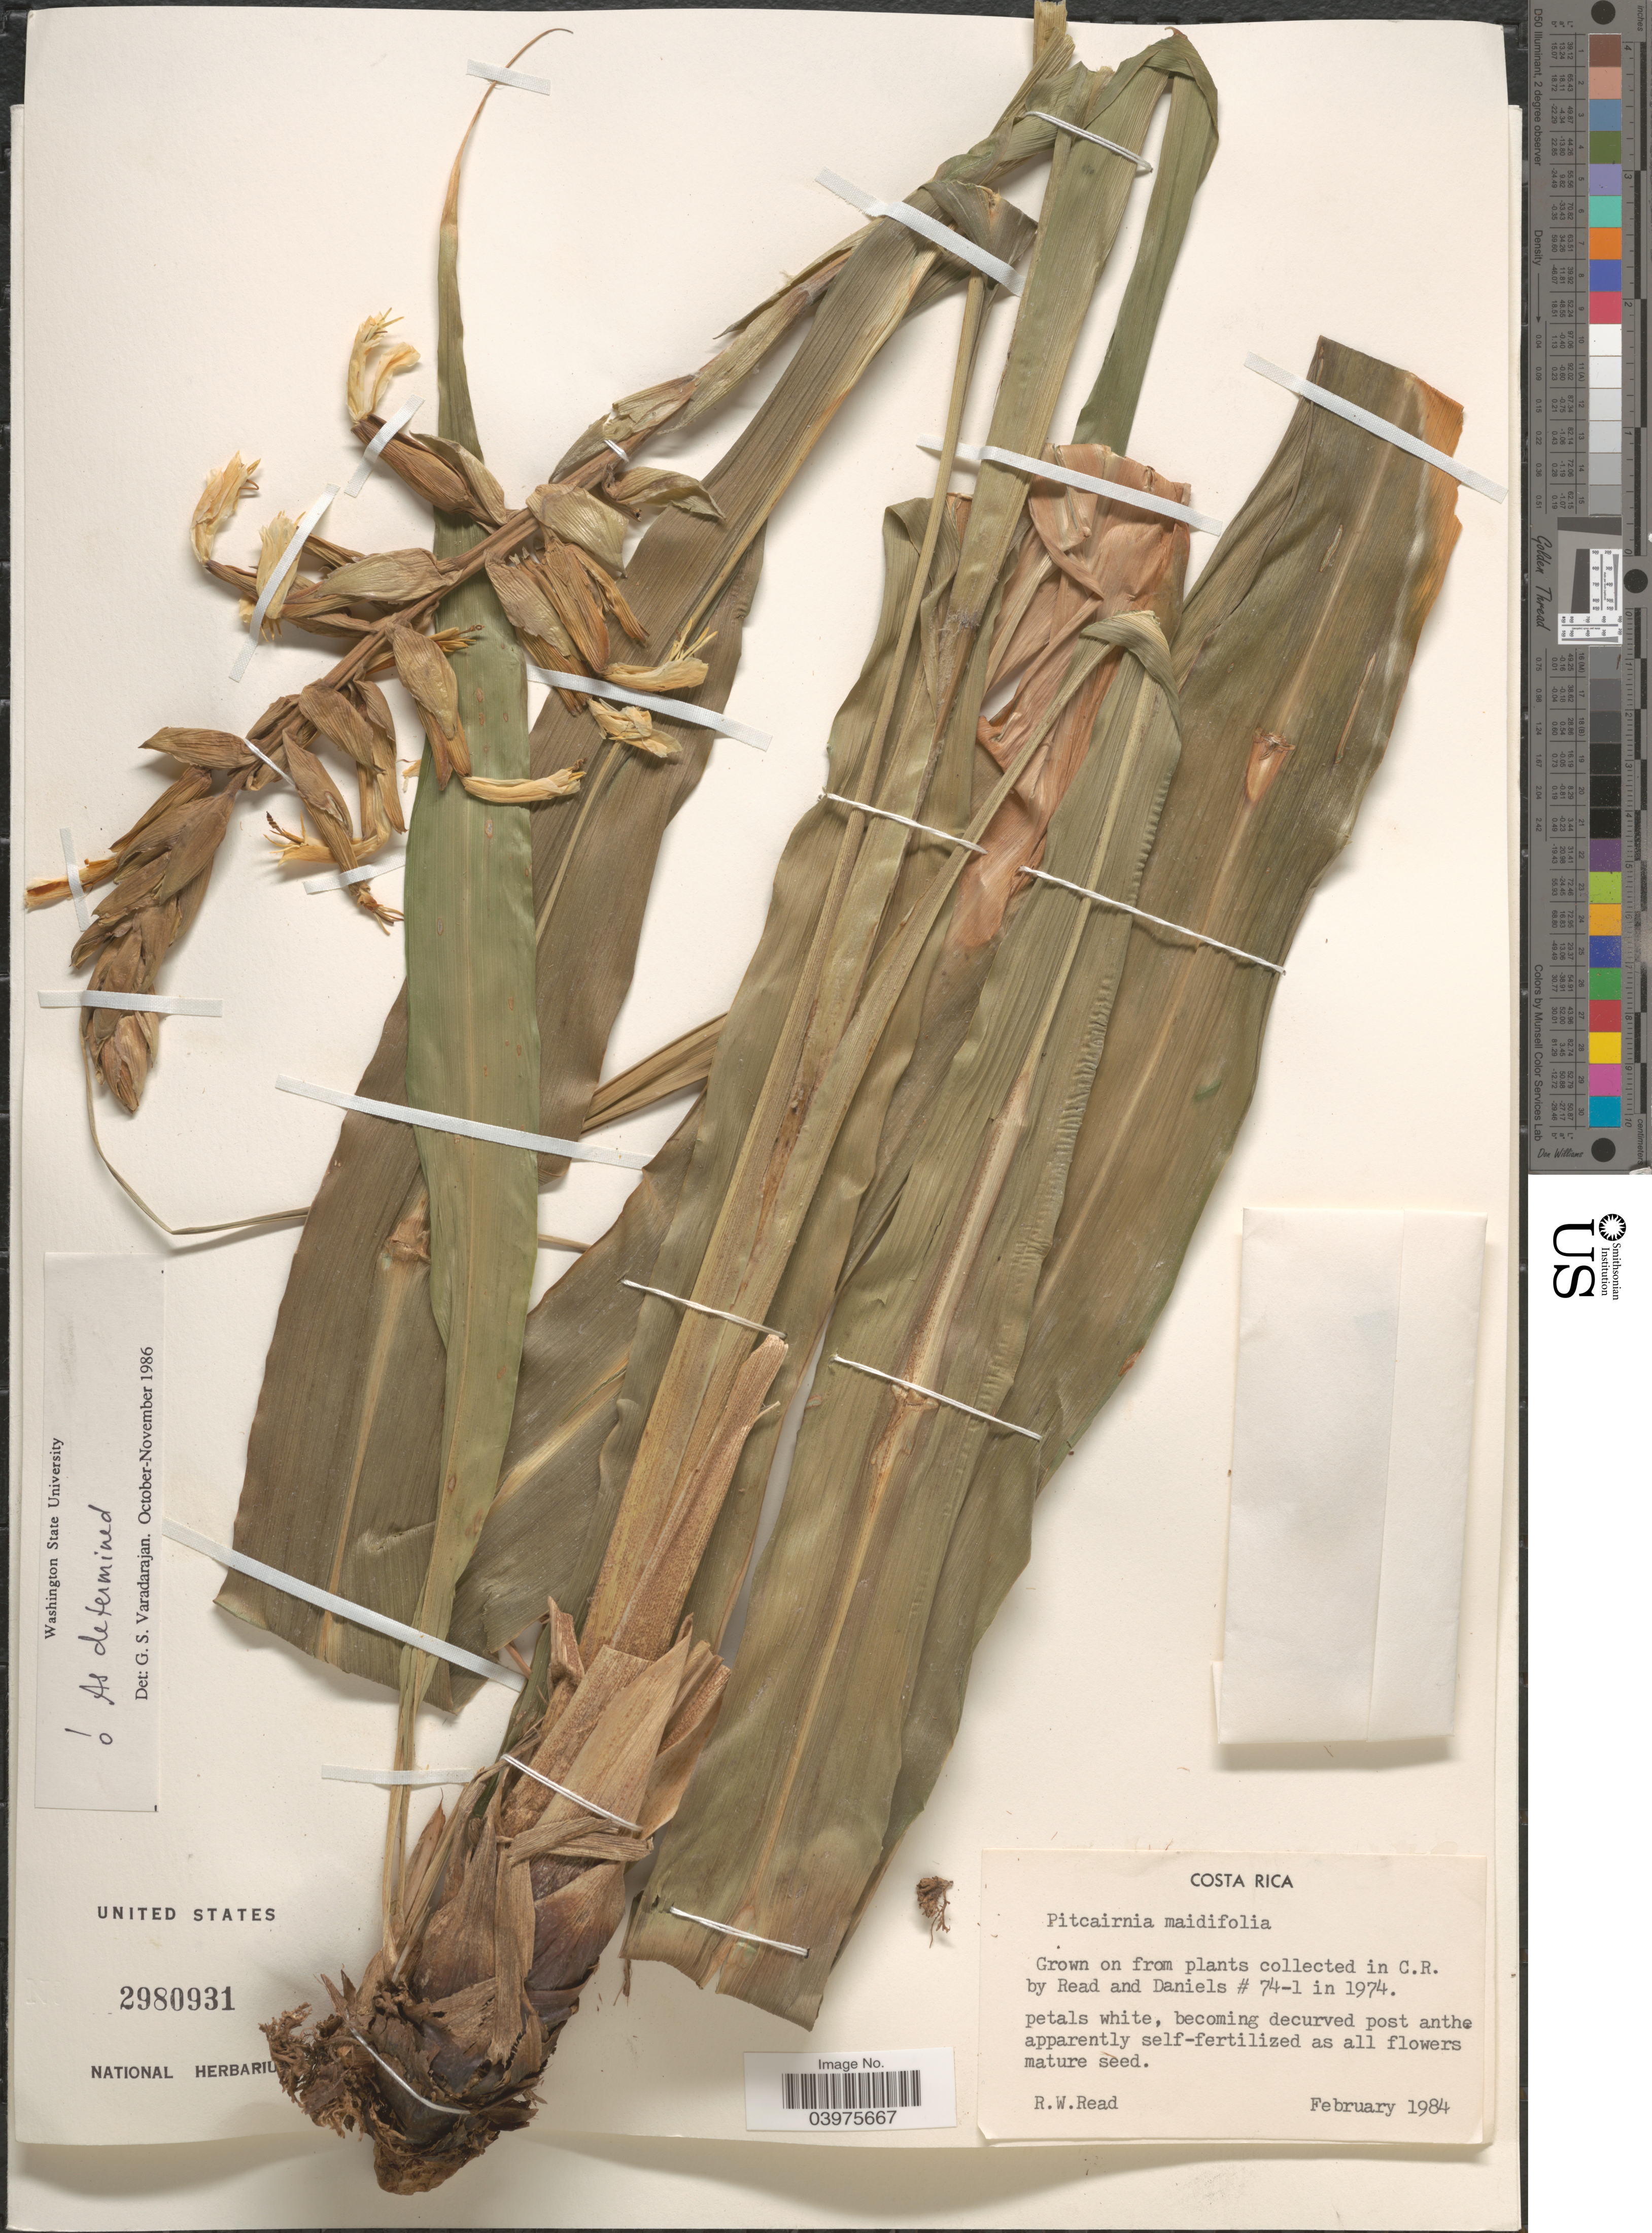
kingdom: Plantae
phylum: Tracheophyta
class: Liliopsida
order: Poales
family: Bromeliaceae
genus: Pitcairnia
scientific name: Pitcairnia maidifolia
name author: (C. Morren) Decne. ex Planch.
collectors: R. W. Read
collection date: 1984-02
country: Costa Rica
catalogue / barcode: US 2980931